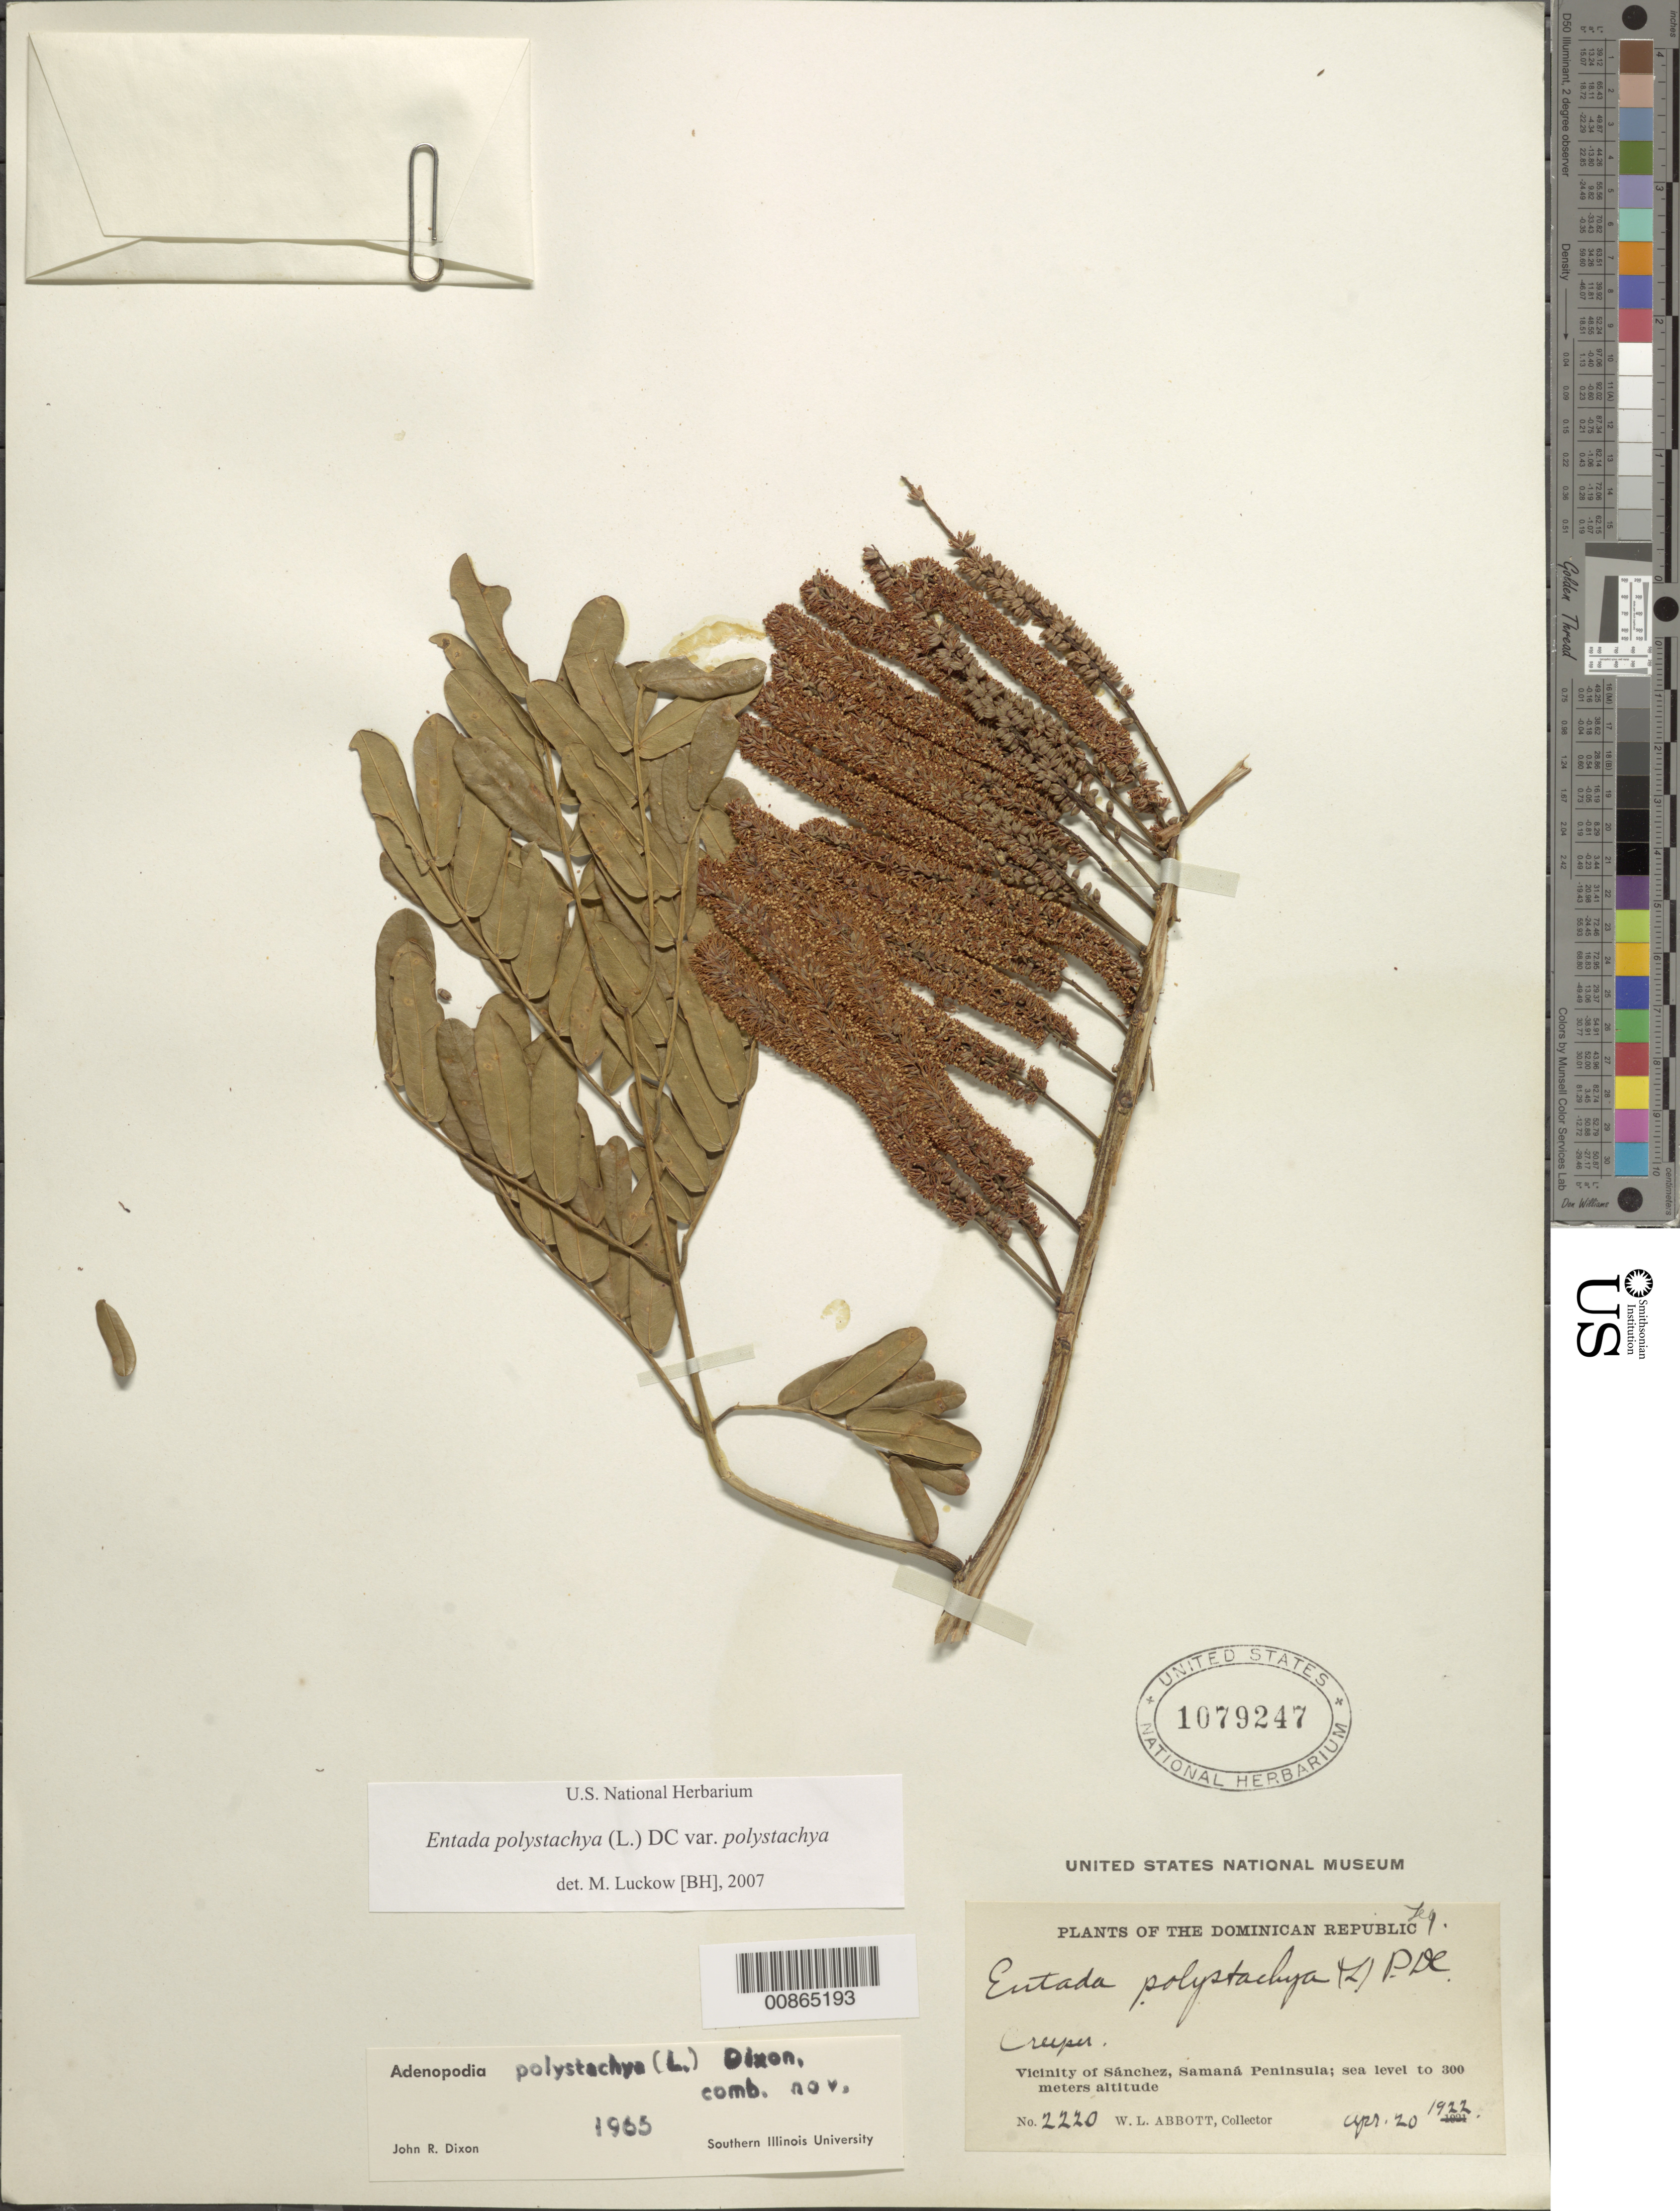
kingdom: Plantae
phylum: Tracheophyta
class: Magnoliopsida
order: Fabales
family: Fabaceae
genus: Entada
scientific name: Entada polystachya var. polystachya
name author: (L.) DC.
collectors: W. L. Abbott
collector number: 2220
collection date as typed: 20 Apr 1922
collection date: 1922-04-20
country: Dominican Republic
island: Hispaniola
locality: Vicinity of Sánchez, Samaná Peninsula.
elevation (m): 0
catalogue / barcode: US 1079247